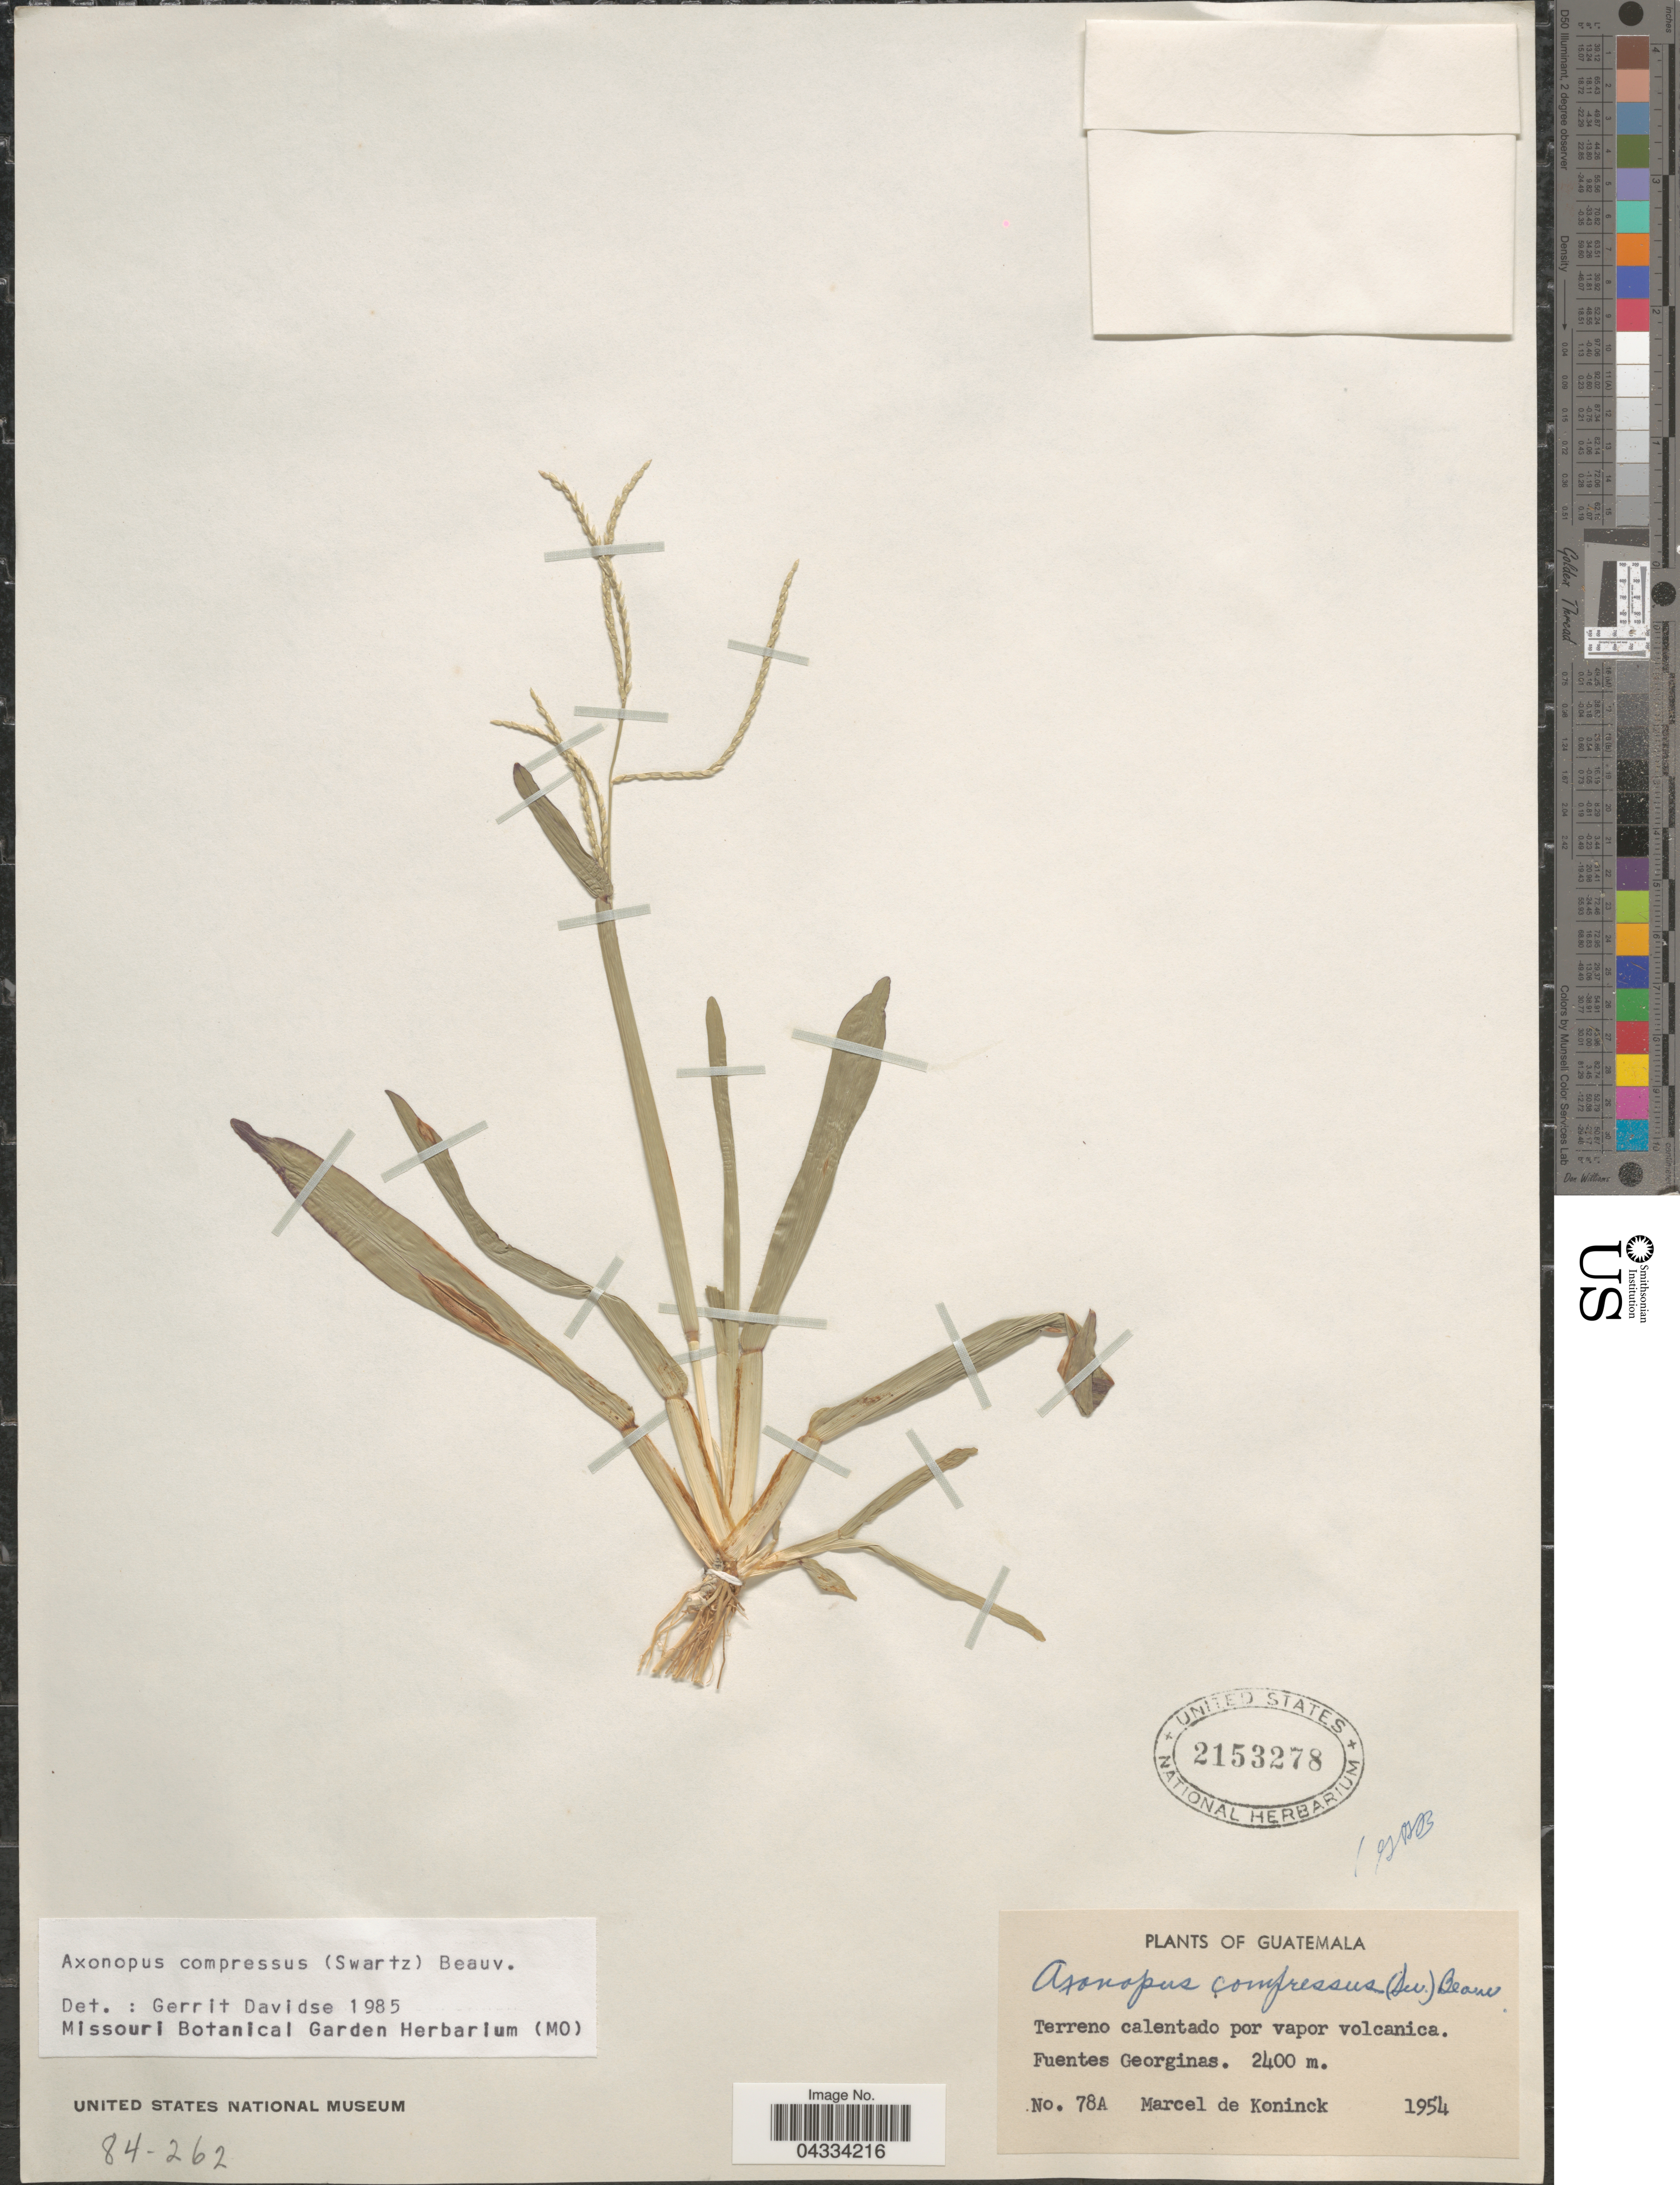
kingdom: Plantae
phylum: Tracheophyta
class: Liliopsida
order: Poales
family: Poaceae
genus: Axonopus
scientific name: Axonopus compressus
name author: (Sw.) P. Beauv.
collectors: M. Koninck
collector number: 78A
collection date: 1954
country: Guatemala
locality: Fuentes Georginas.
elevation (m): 2400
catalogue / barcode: US 2153278